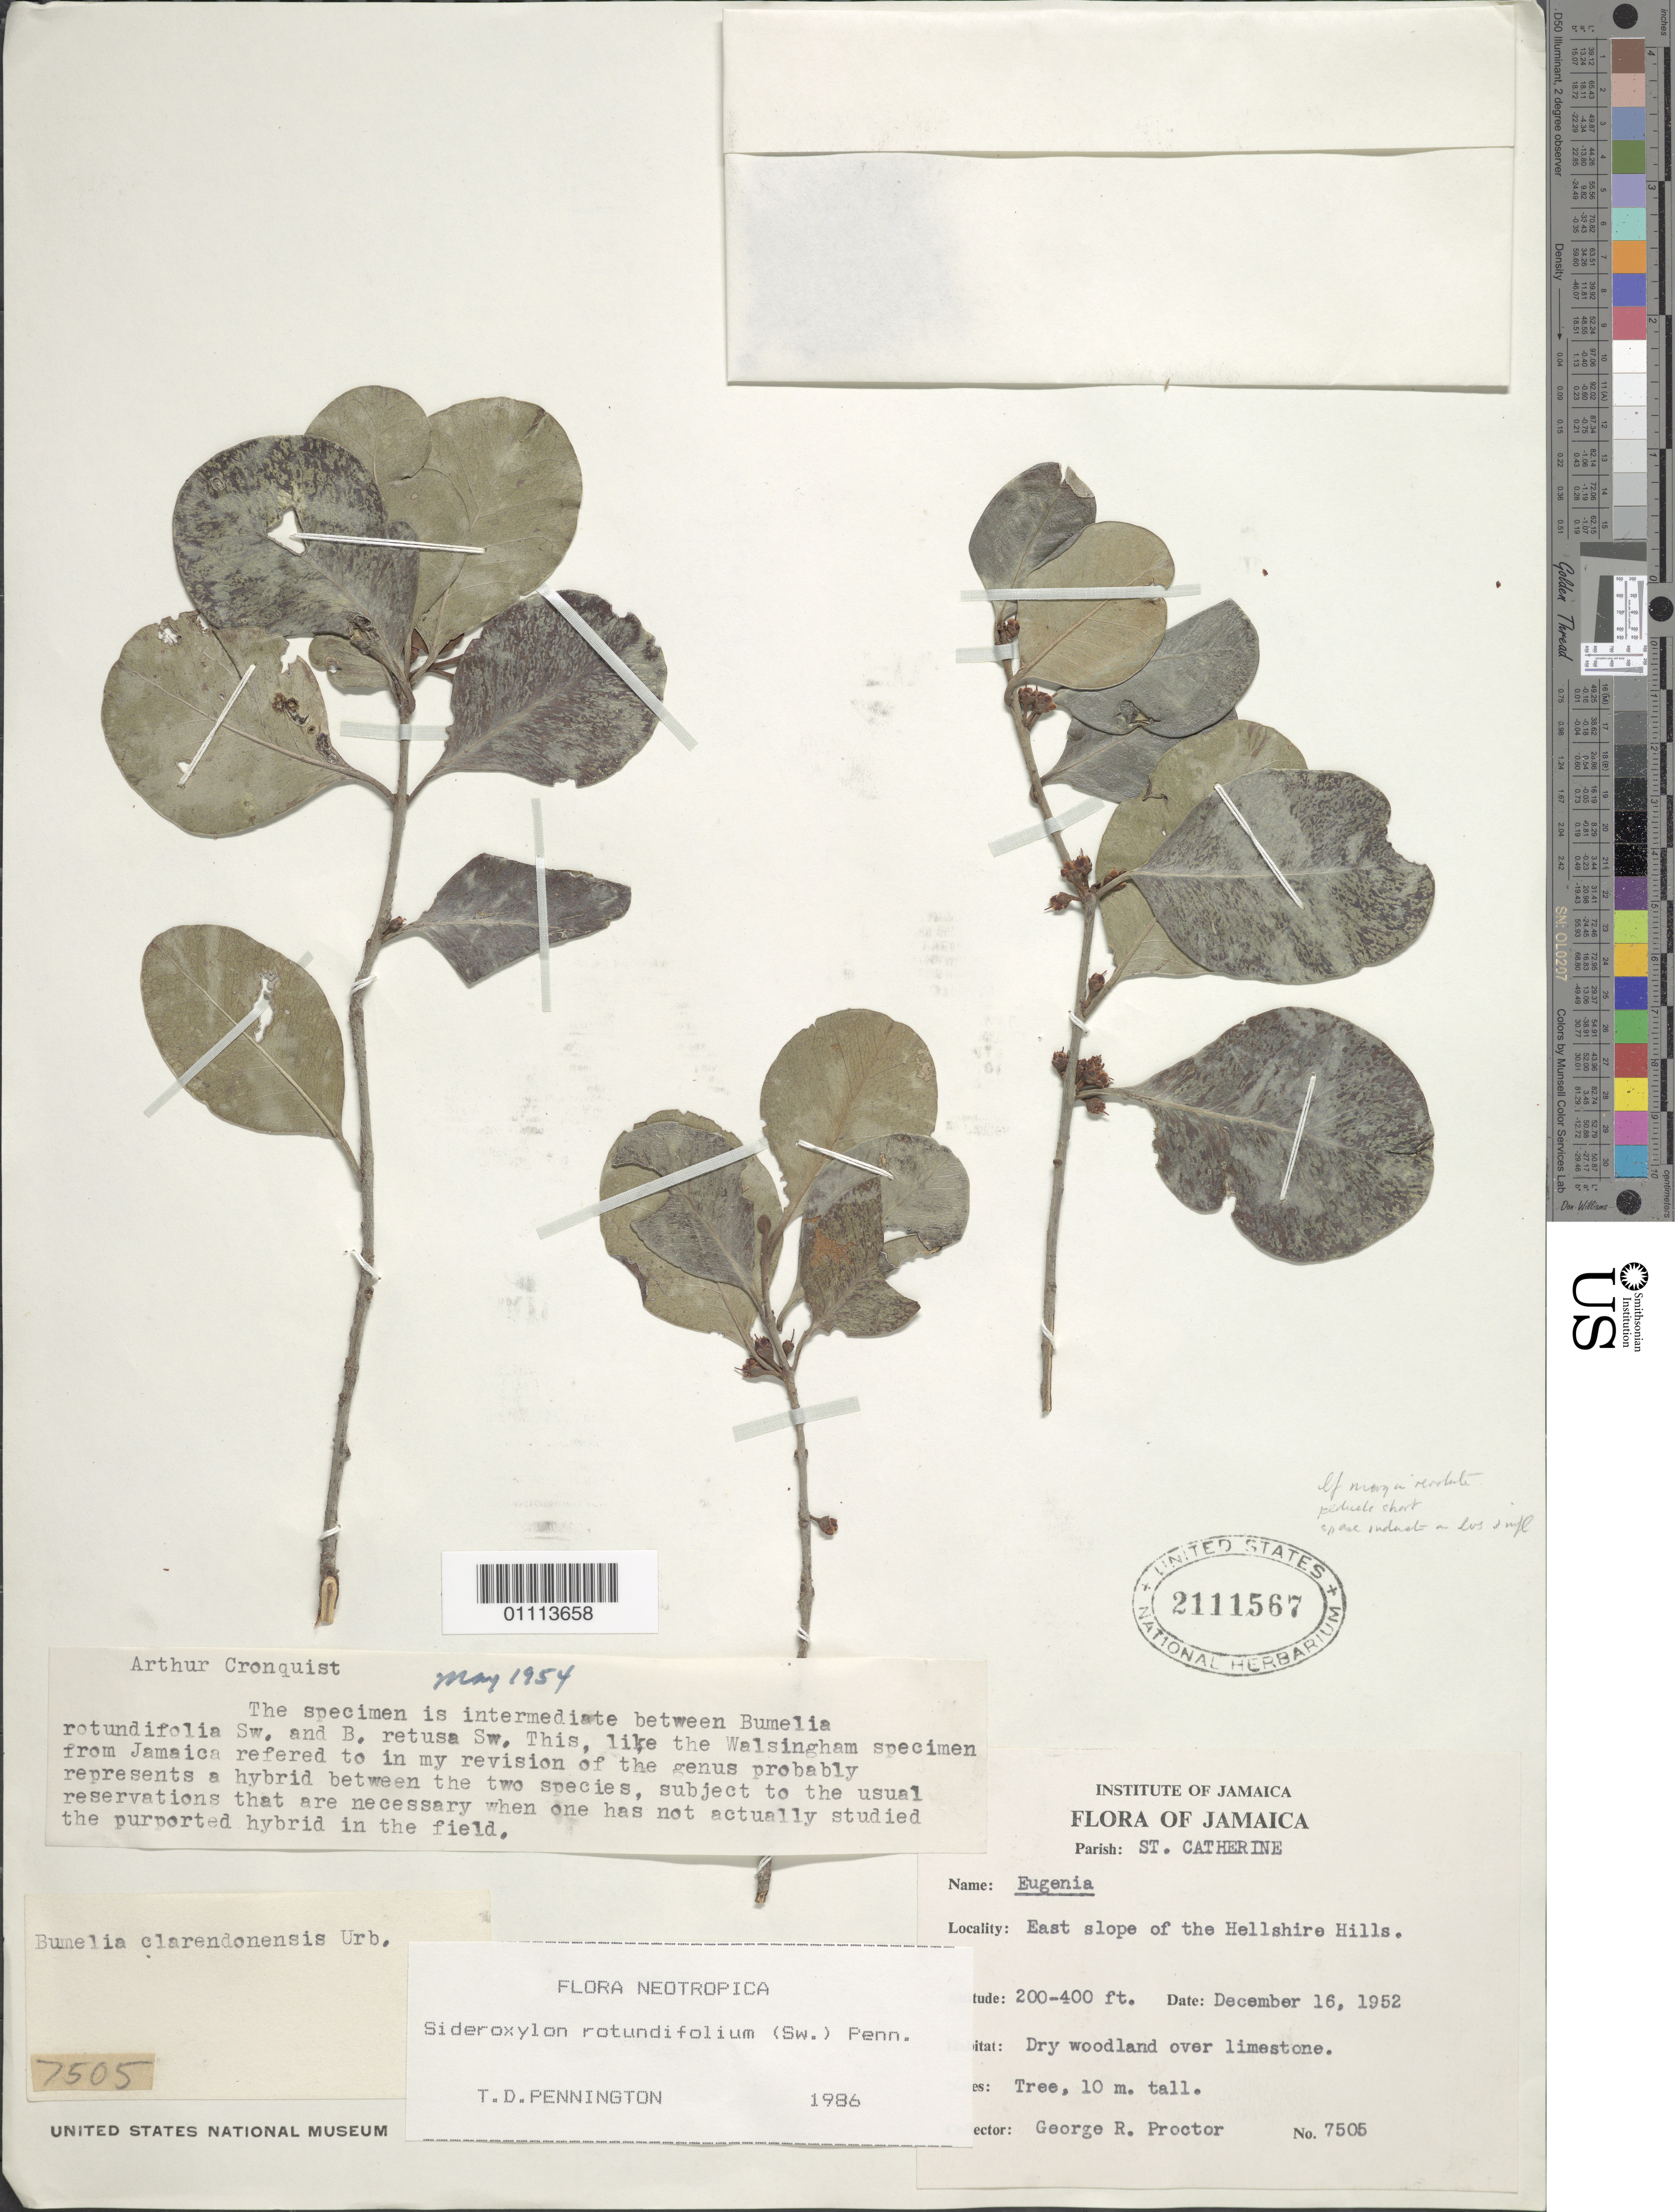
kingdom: Plantae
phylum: Tracheophyta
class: Magnoliopsida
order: Ericales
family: Sapotaceae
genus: Sideroxylon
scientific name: Sideroxylon rotundifolium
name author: (Sw.) T.D. Penn.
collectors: G. R. Proctor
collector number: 7505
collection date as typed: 16 Dec 1952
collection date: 1952-12-16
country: Jamaica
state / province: Saint Catherine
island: Jamaica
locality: E. slope of the Hellshire Hills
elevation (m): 61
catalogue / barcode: US 2111567